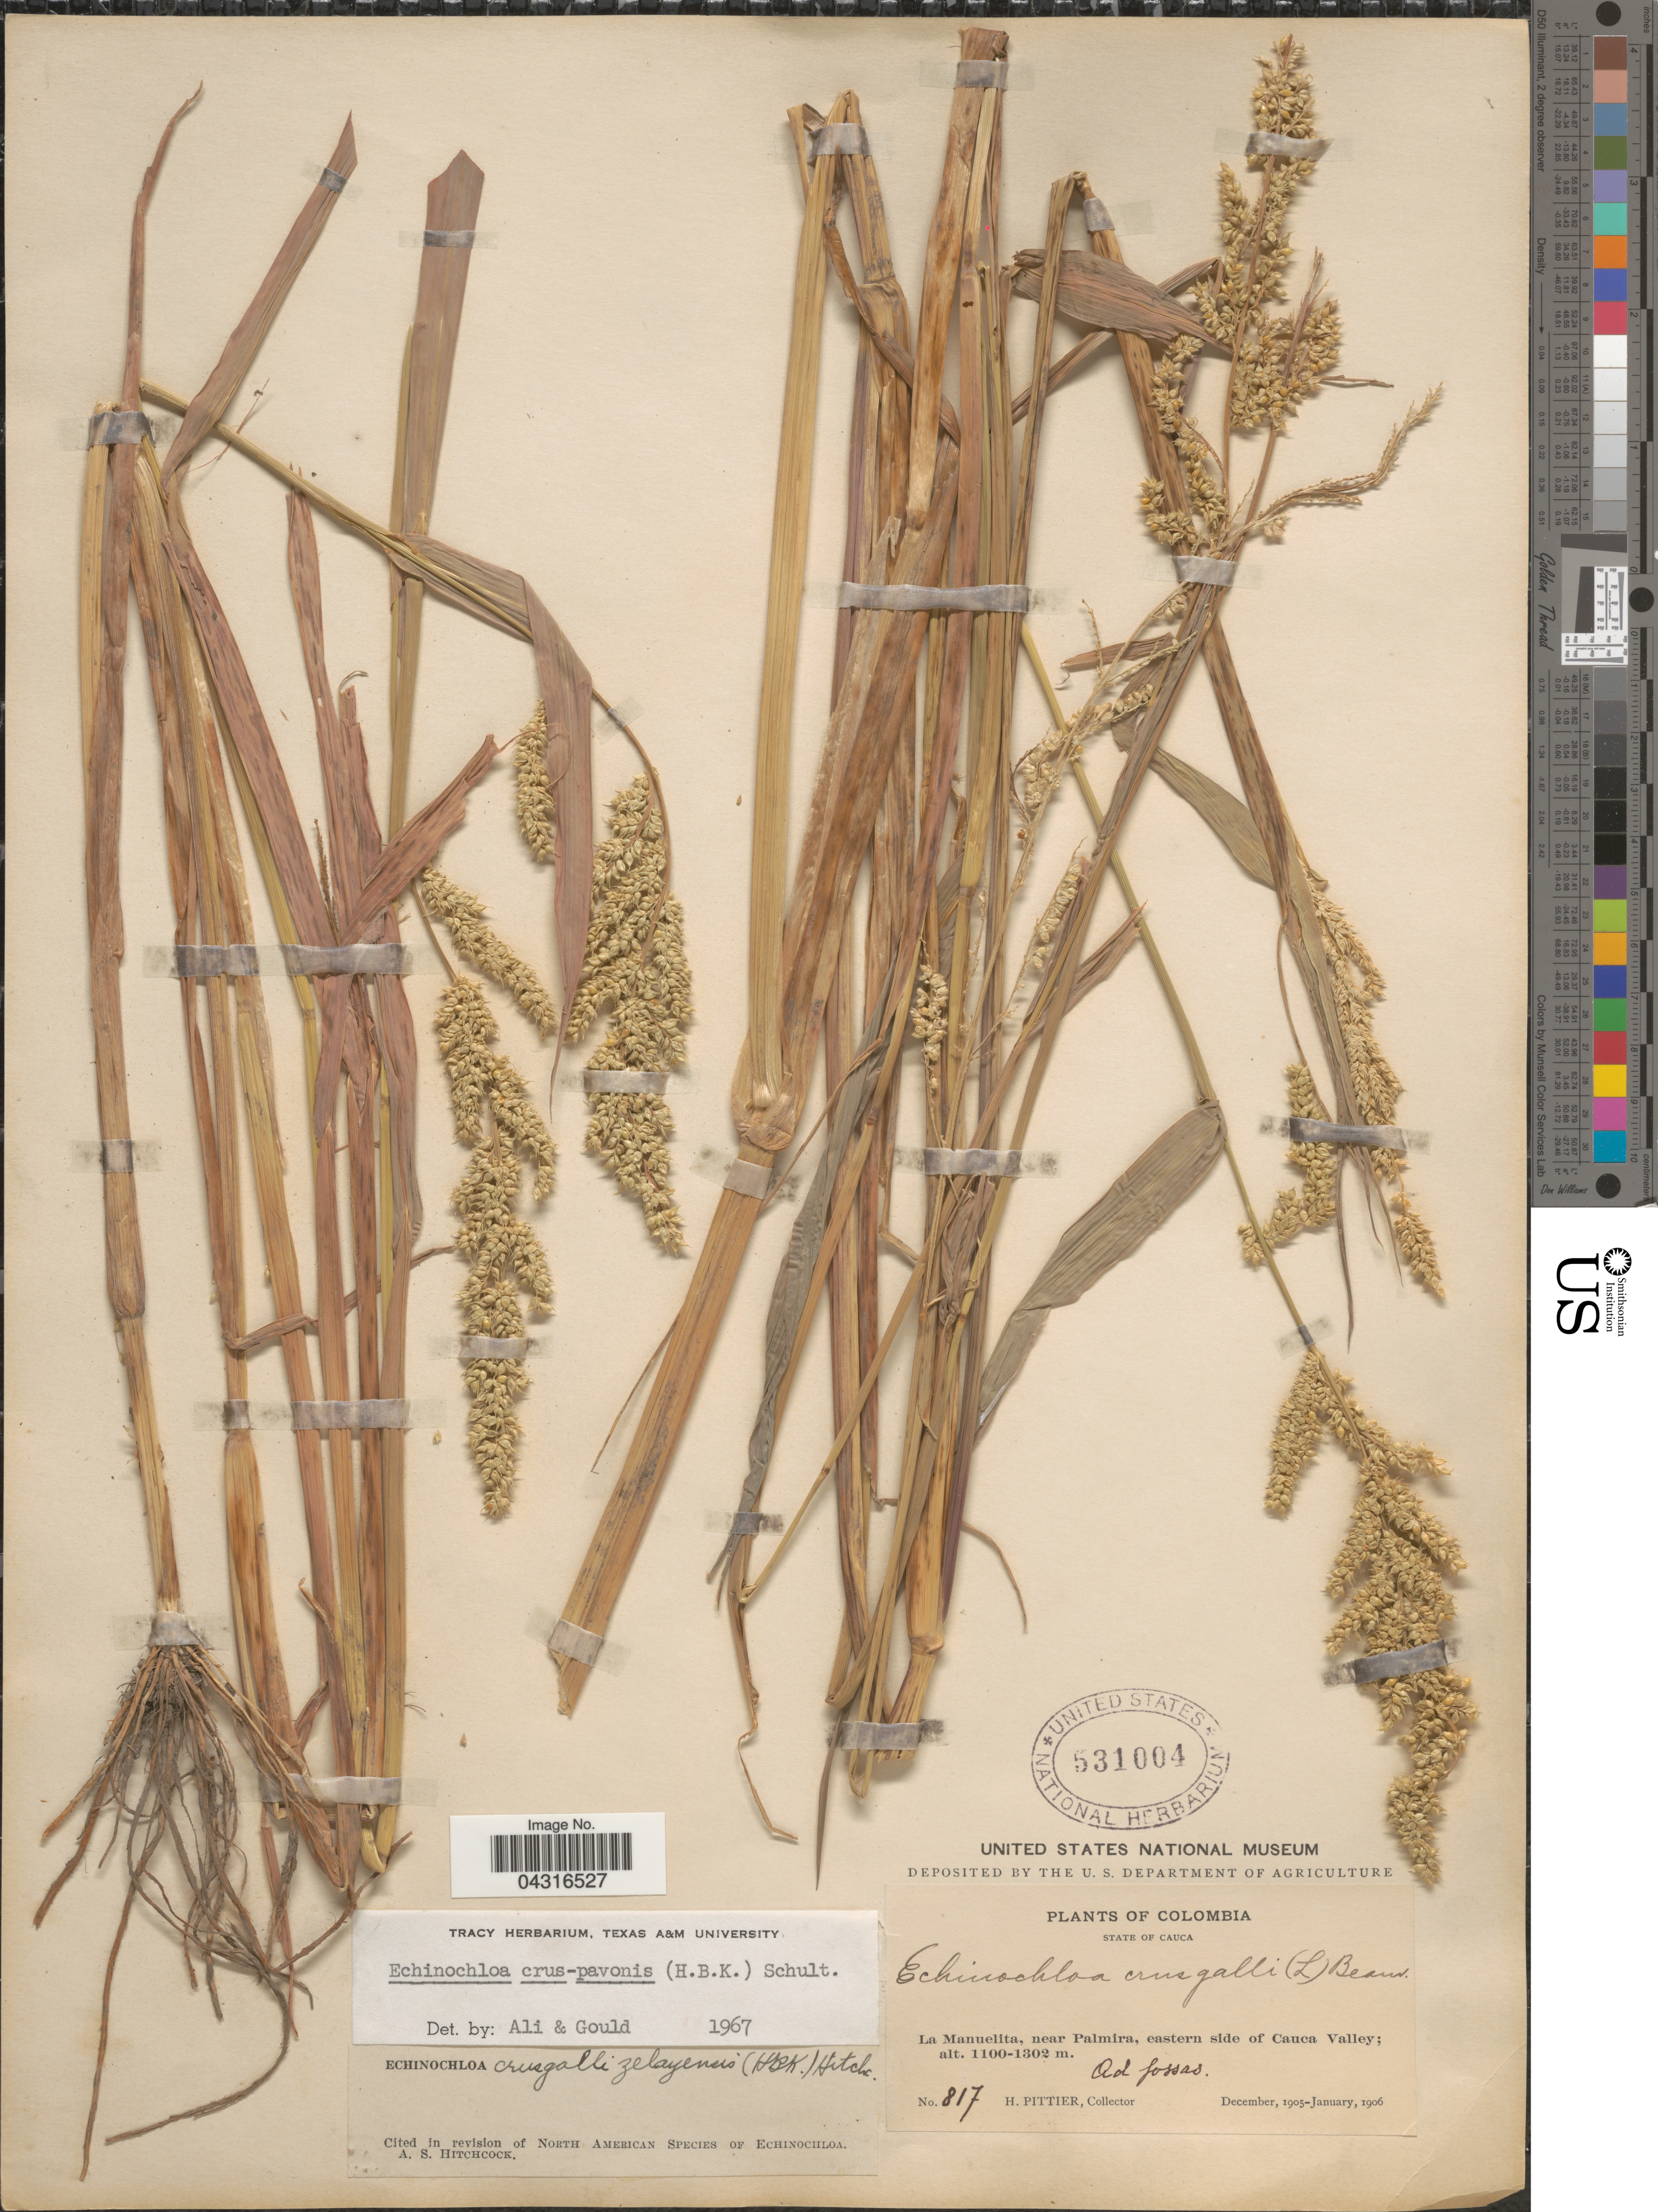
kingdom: Plantae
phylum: Tracheophyta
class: Liliopsida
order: Poales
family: Poaceae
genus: Echinochloa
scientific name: Echinochloa crus-pavonis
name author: (Kunth) Schult.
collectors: H. F. Pittier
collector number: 817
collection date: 1905-12/1906-01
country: Colombia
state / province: Cauca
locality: La Manuelita, near Palmira, eastern side of Cauca Valley.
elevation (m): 1100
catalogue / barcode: US 531004